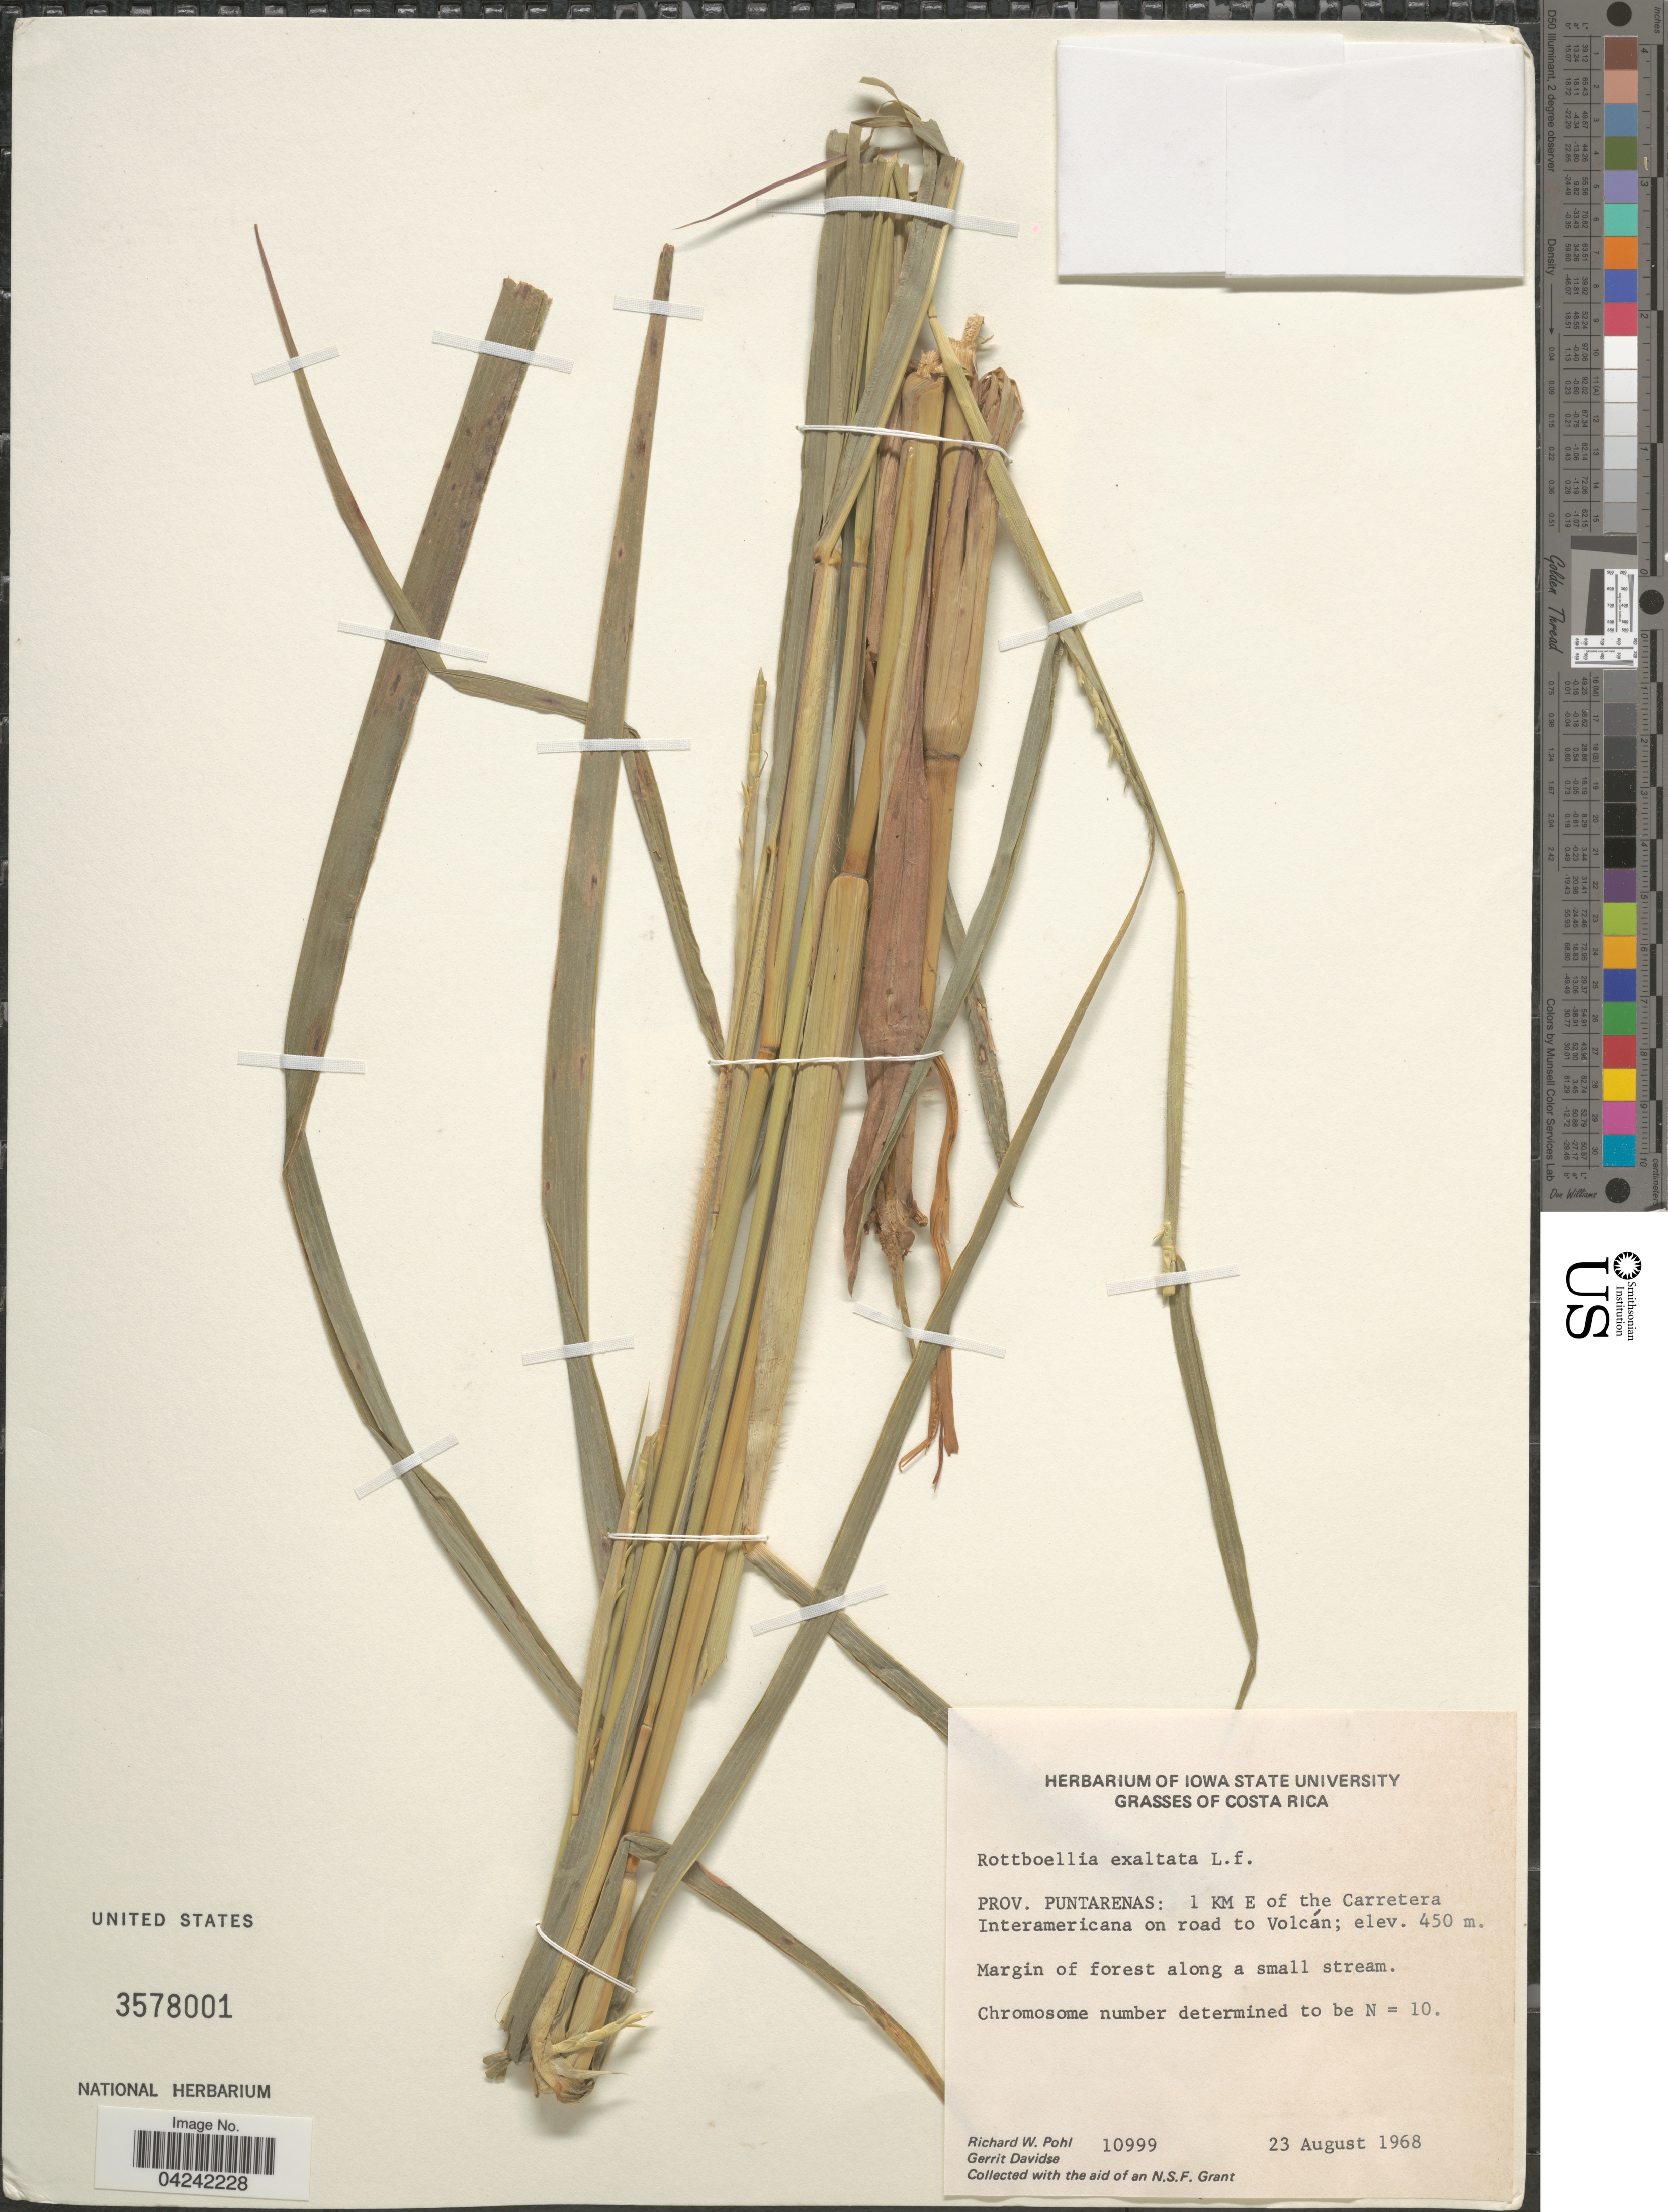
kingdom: Plantae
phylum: Tracheophyta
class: Liliopsida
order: Poales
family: Poaceae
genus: Rottboellia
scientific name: Rottboellia cochinchinensis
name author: (Lour.) Clayton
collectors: R. W. Pohl & G. Davidse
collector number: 10999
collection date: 1968-08-23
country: Costa Rica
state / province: Puntarenas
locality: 1 KM E of the Carretera Interamericana on road to Volcán.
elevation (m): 450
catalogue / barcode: US 3578001